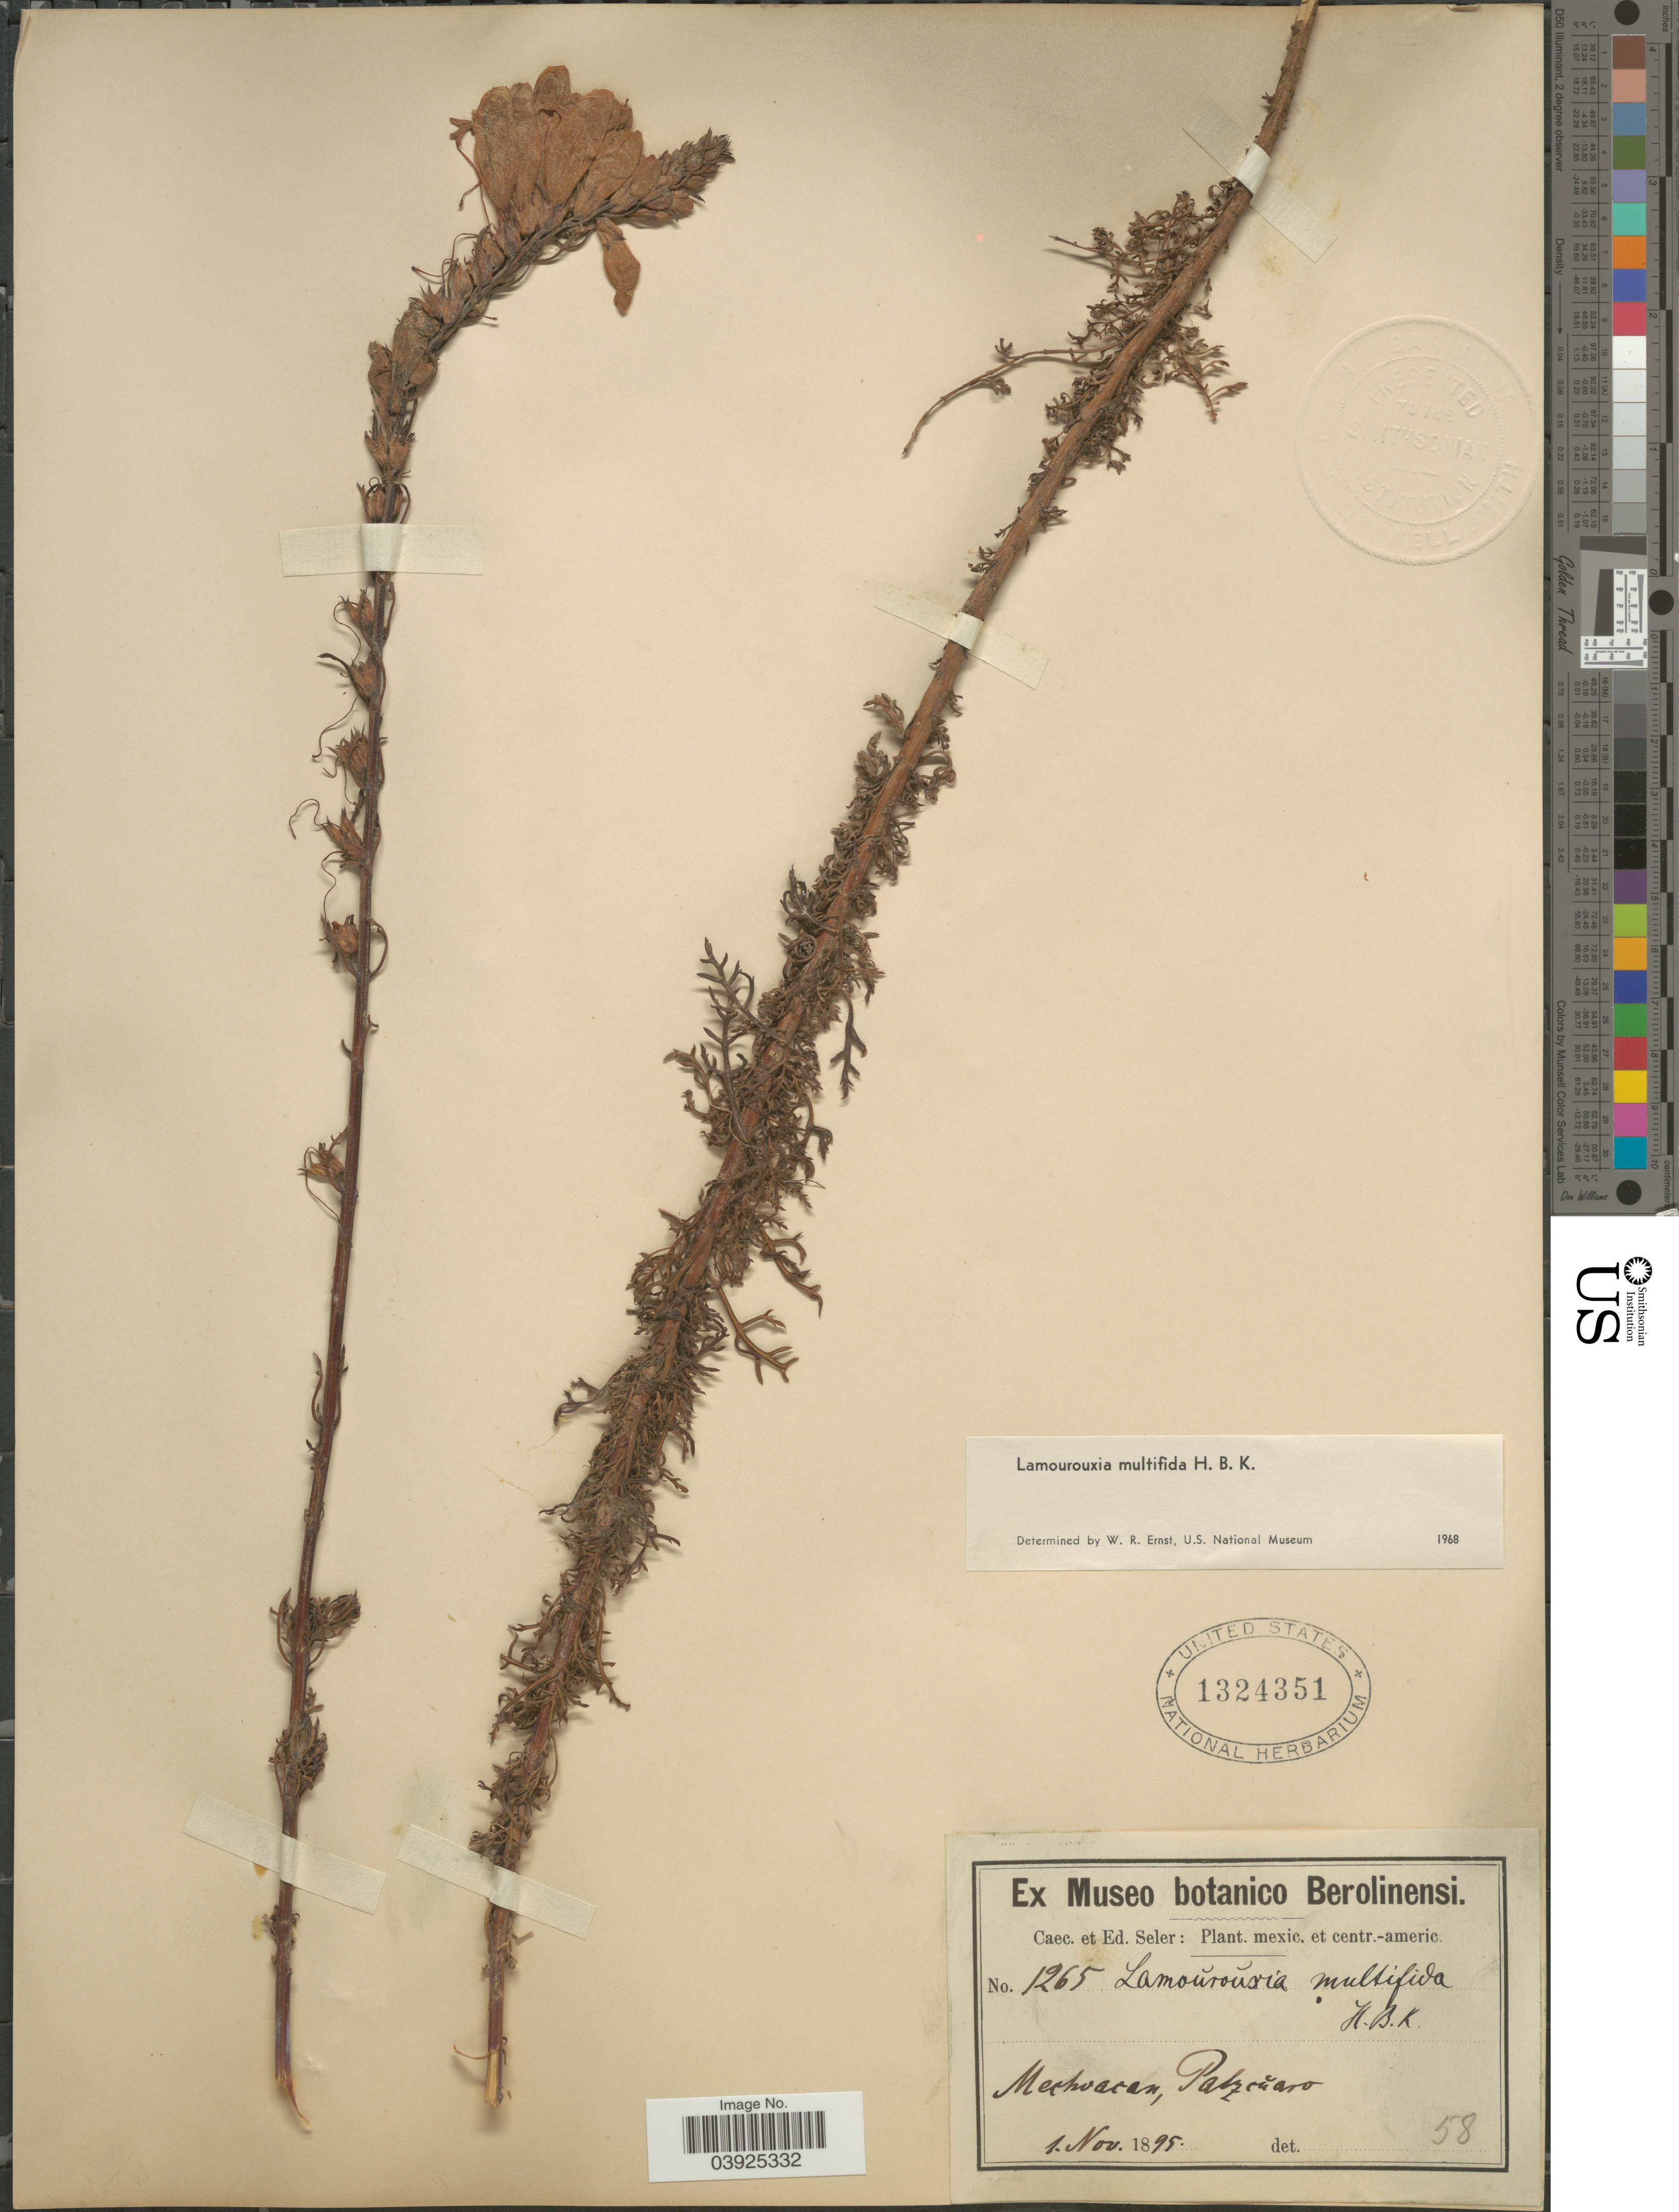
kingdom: Plantae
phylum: Tracheophyta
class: Magnoliopsida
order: Lamiales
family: Orobanchaceae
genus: Lamourouxia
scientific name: Lamourouxia multifida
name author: Kunth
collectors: E. Seler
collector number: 1265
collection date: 1895-11-01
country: Mexico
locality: Mechuaran, Patzcuaro.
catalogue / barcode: US 1324351